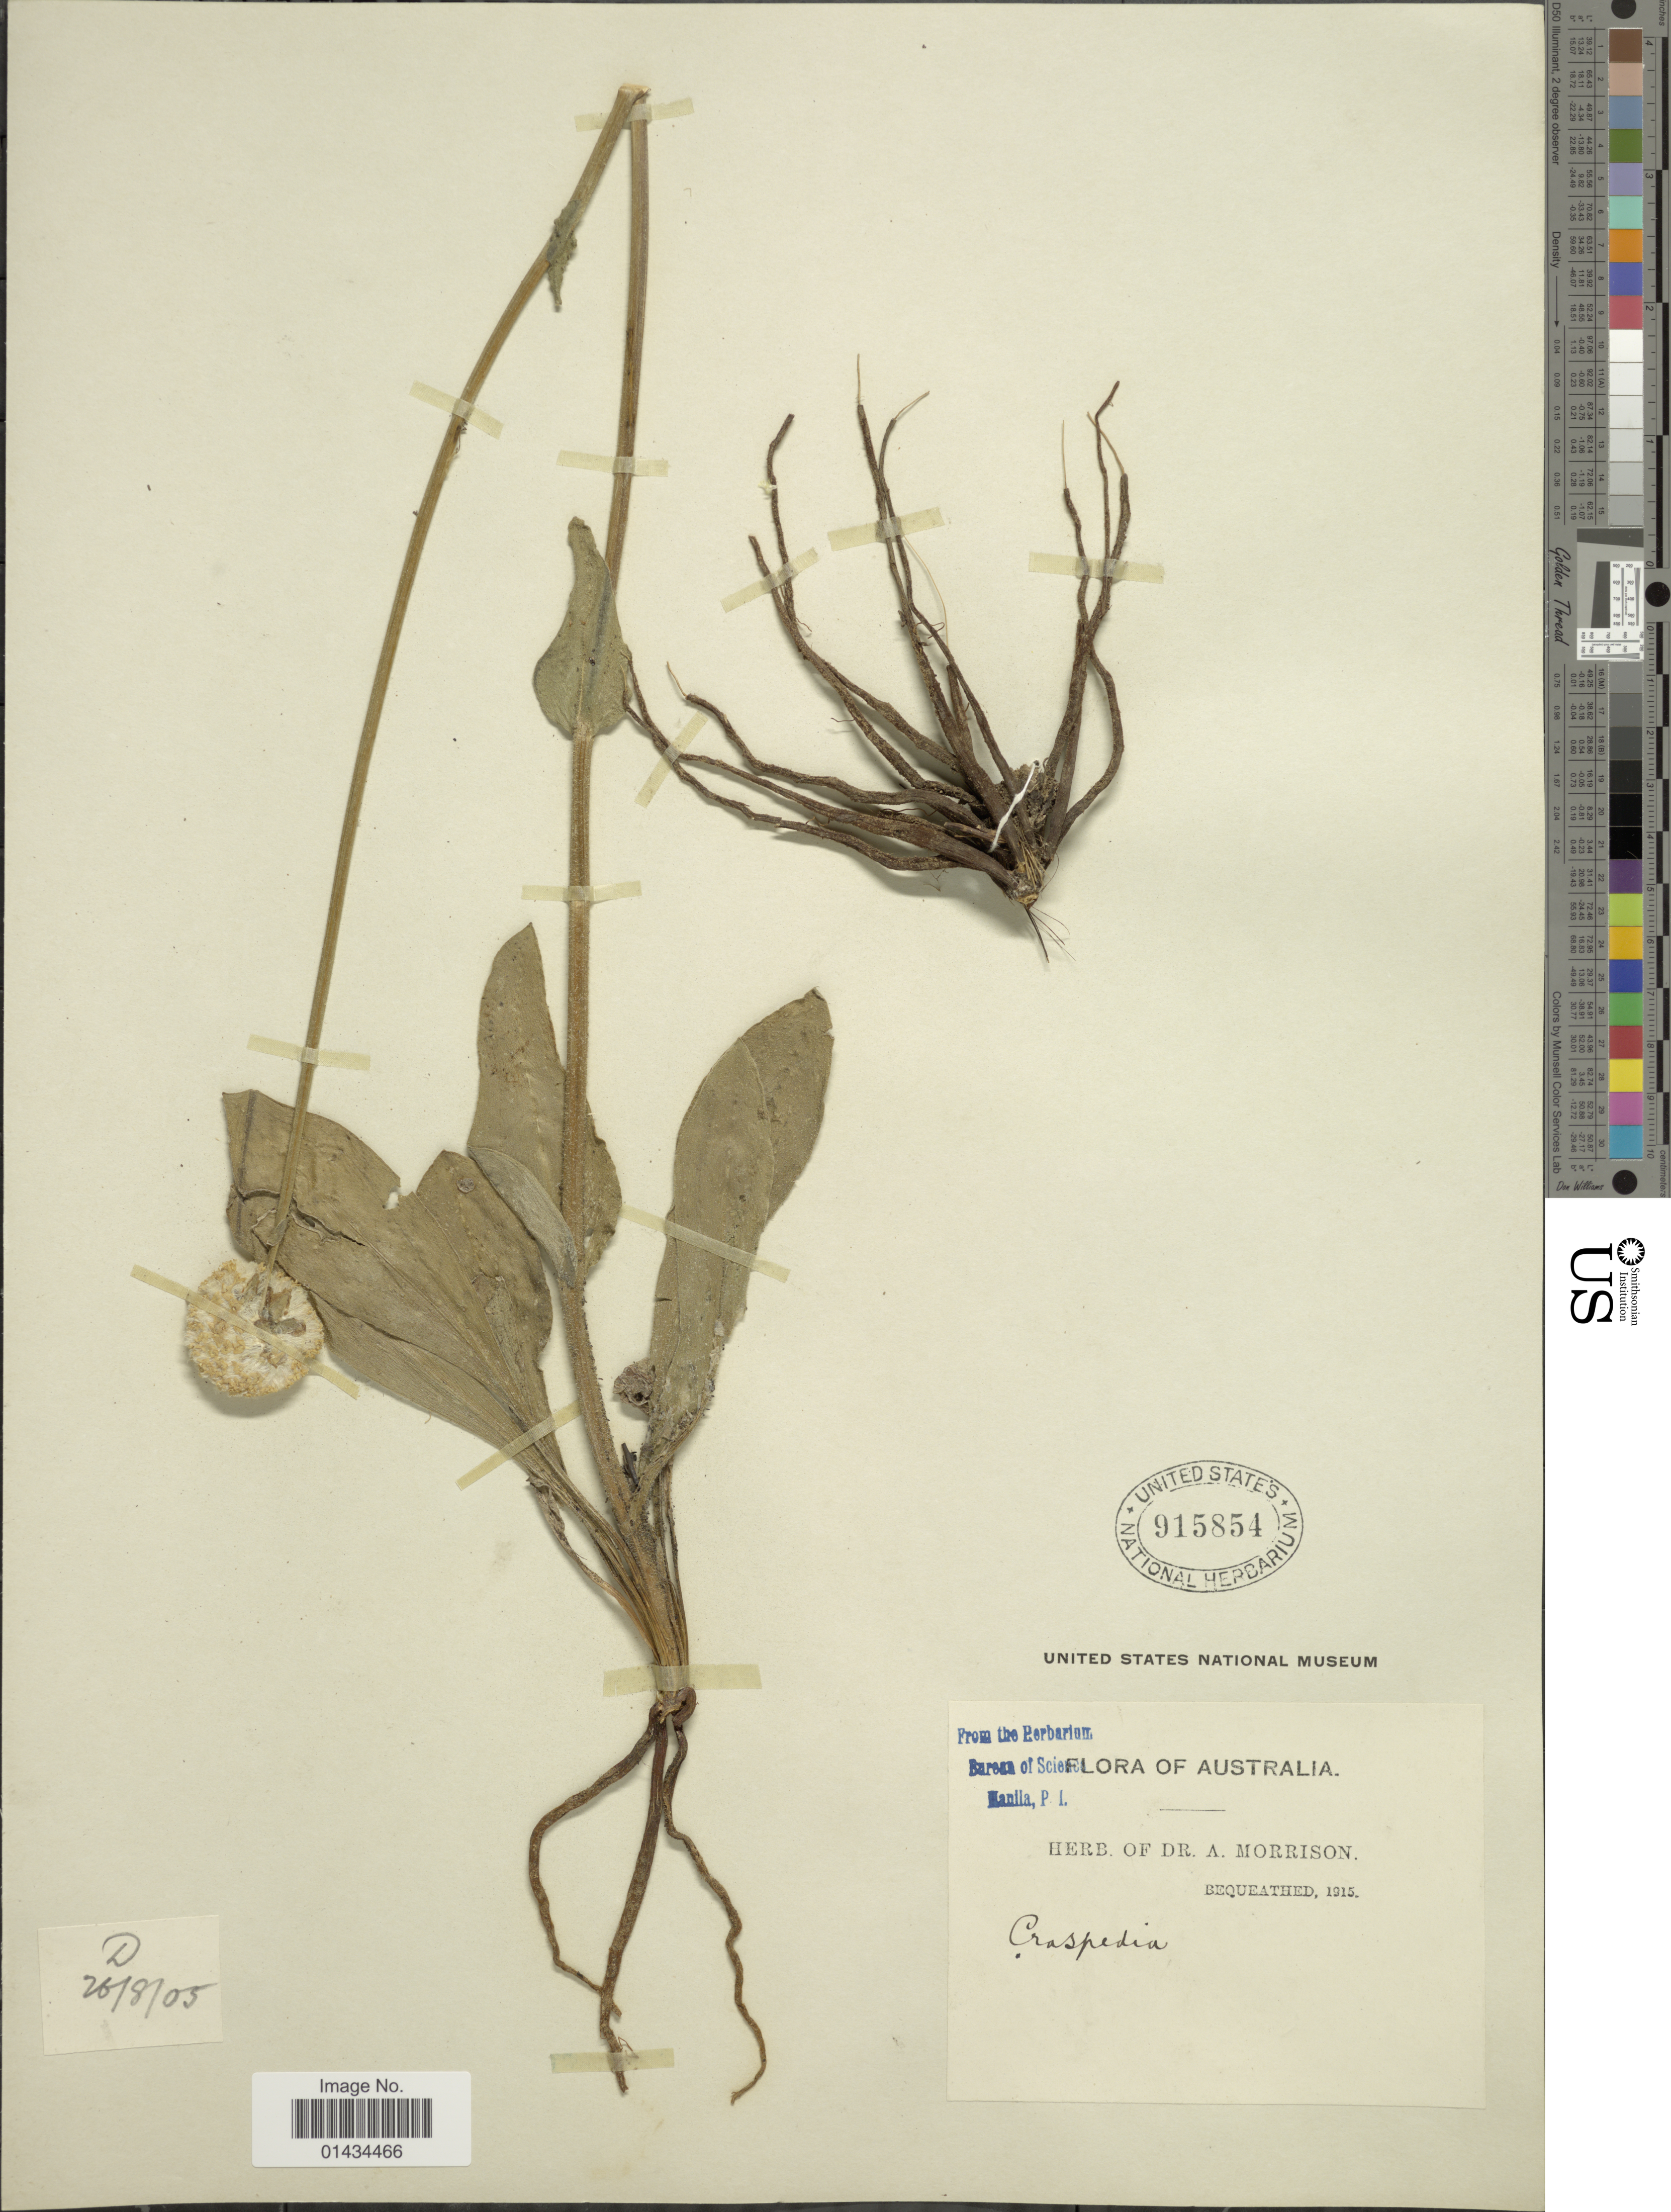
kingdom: Plantae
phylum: Tracheophyta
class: Magnoliopsida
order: Asterales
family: Asteraceae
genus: Craspedia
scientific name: Craspedia sp.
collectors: ex herb. Dr. A. Morrison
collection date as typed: Transcribed d/m/y: 26/8/5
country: Australia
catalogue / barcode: US 915854